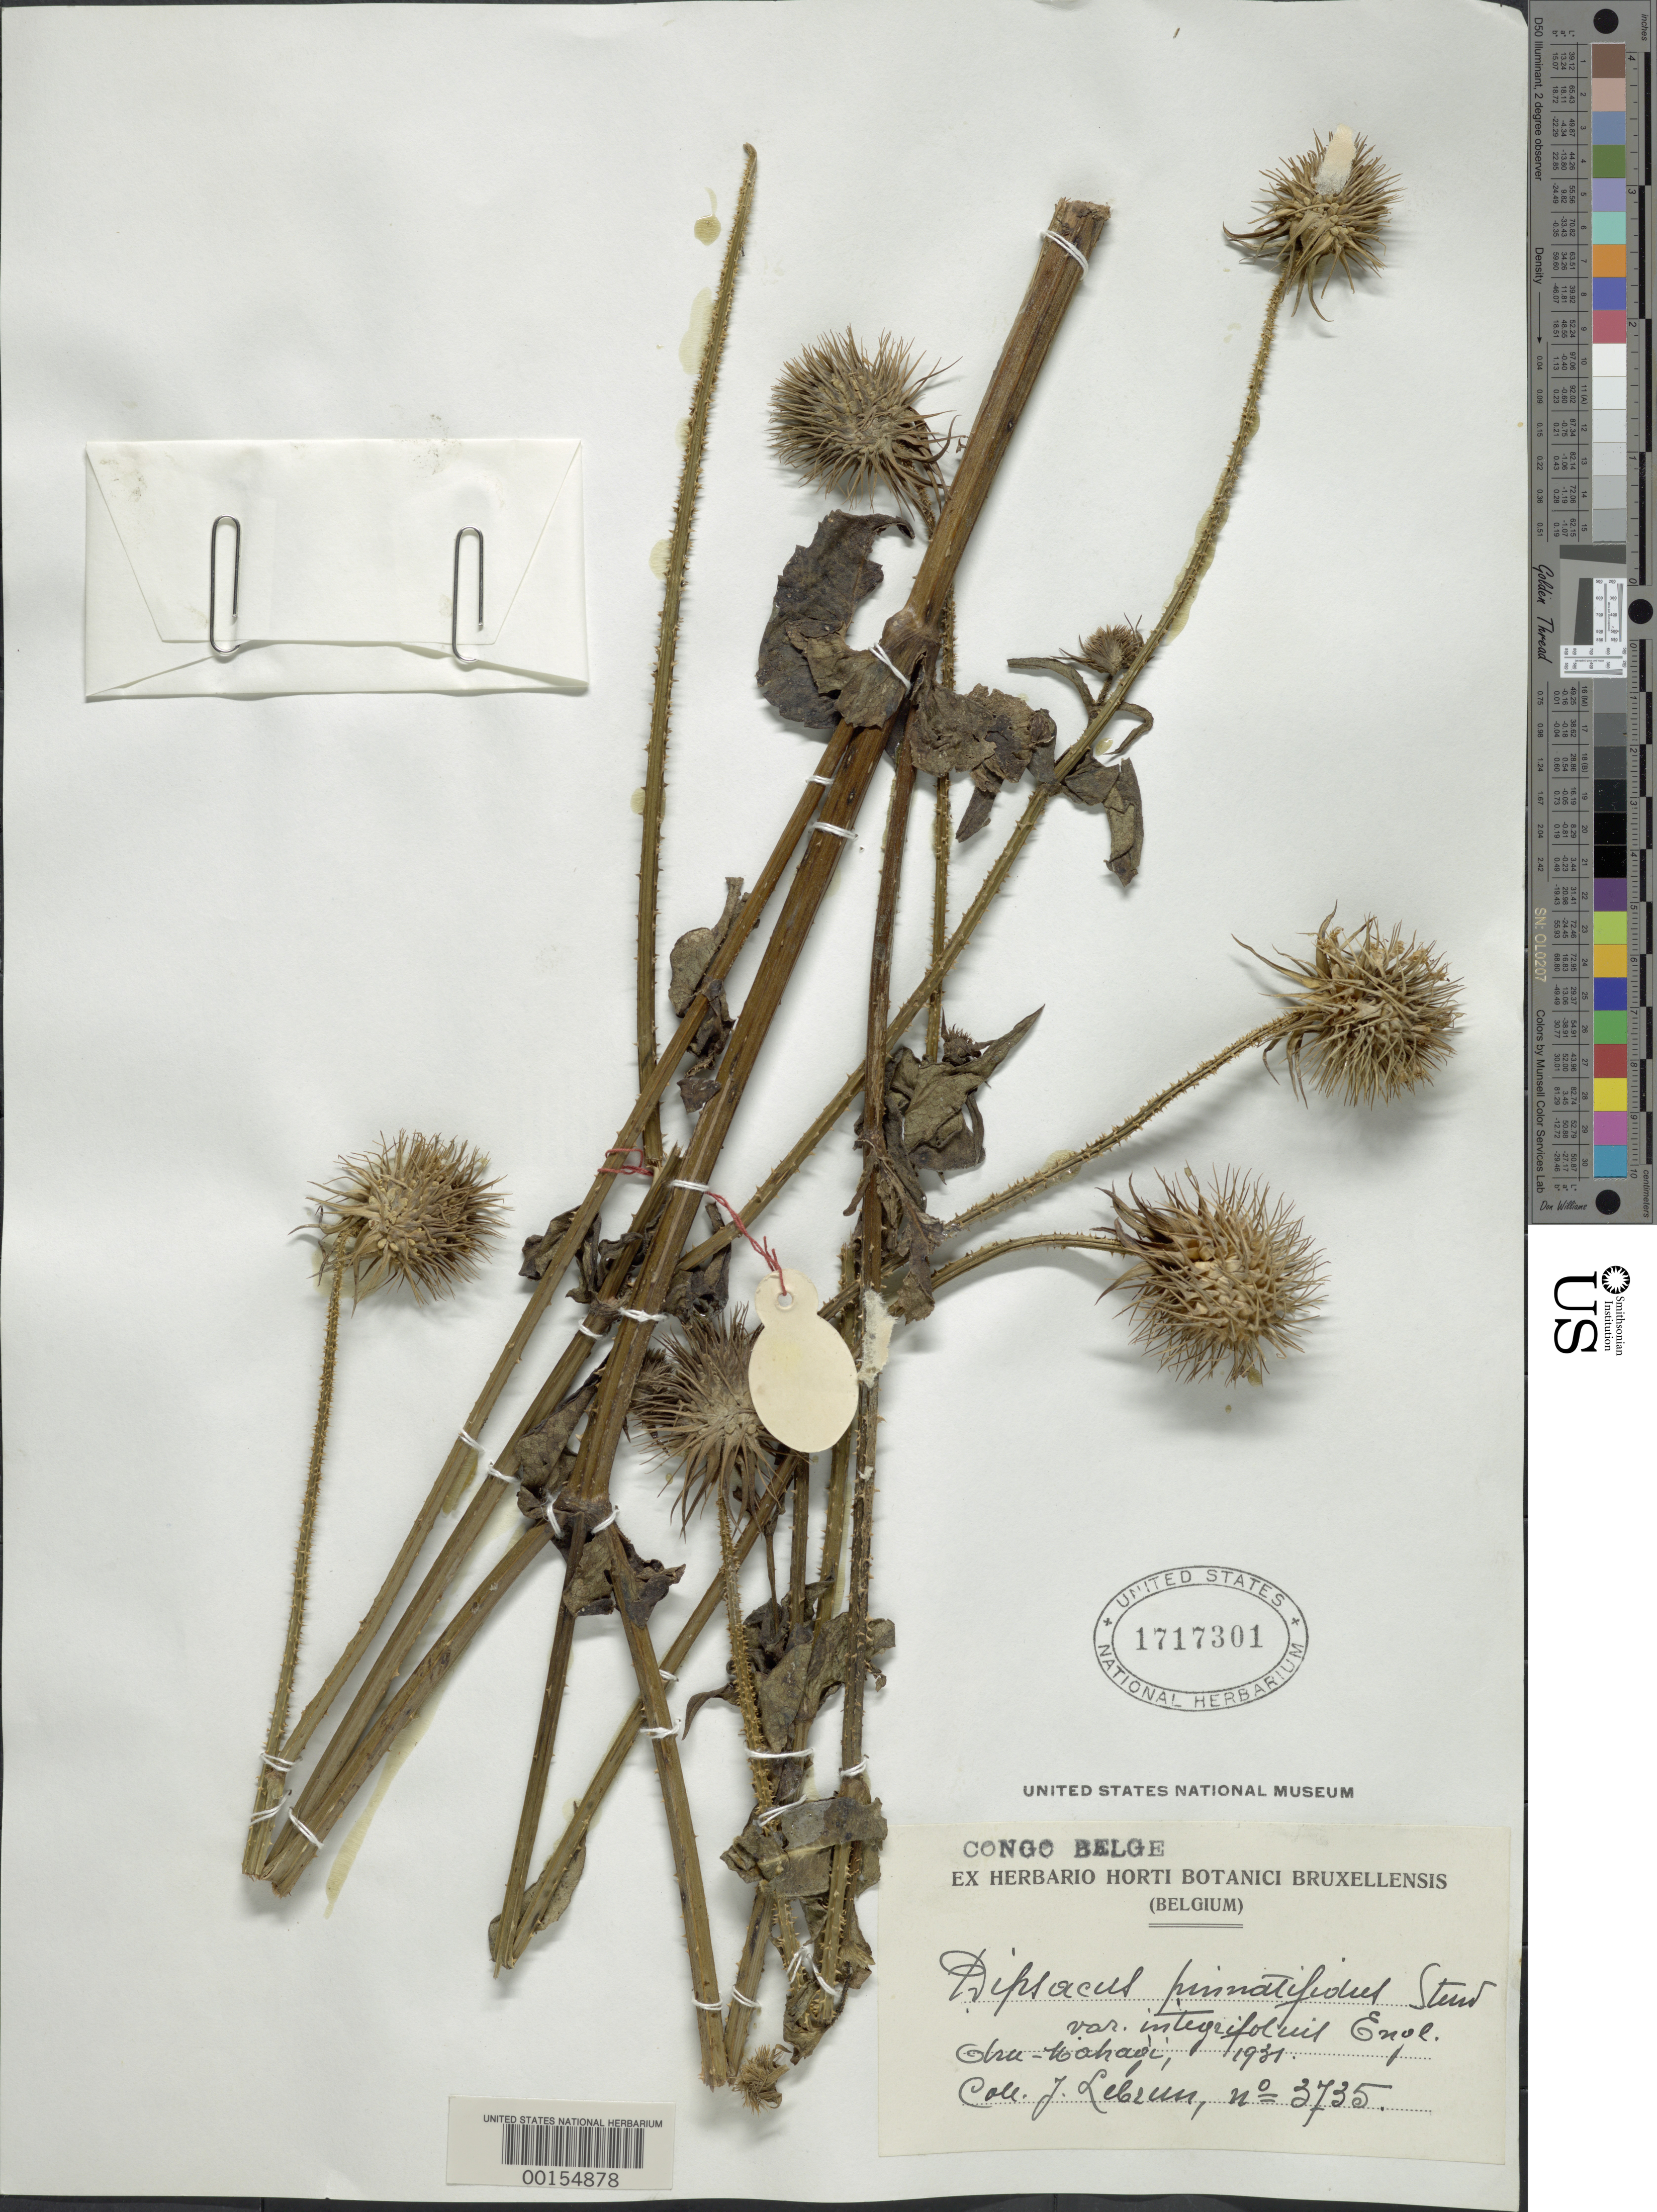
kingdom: Plantae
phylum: Tracheophyta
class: Magnoliopsida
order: Dipsacales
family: Caprifoliaceae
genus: Dipsacus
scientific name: Dipsacus pinnatifidus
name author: A. Rich.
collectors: J. A. Lebrun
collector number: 3735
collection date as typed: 1931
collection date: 1931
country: Congo, Democratic Republic of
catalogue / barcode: US 1717301